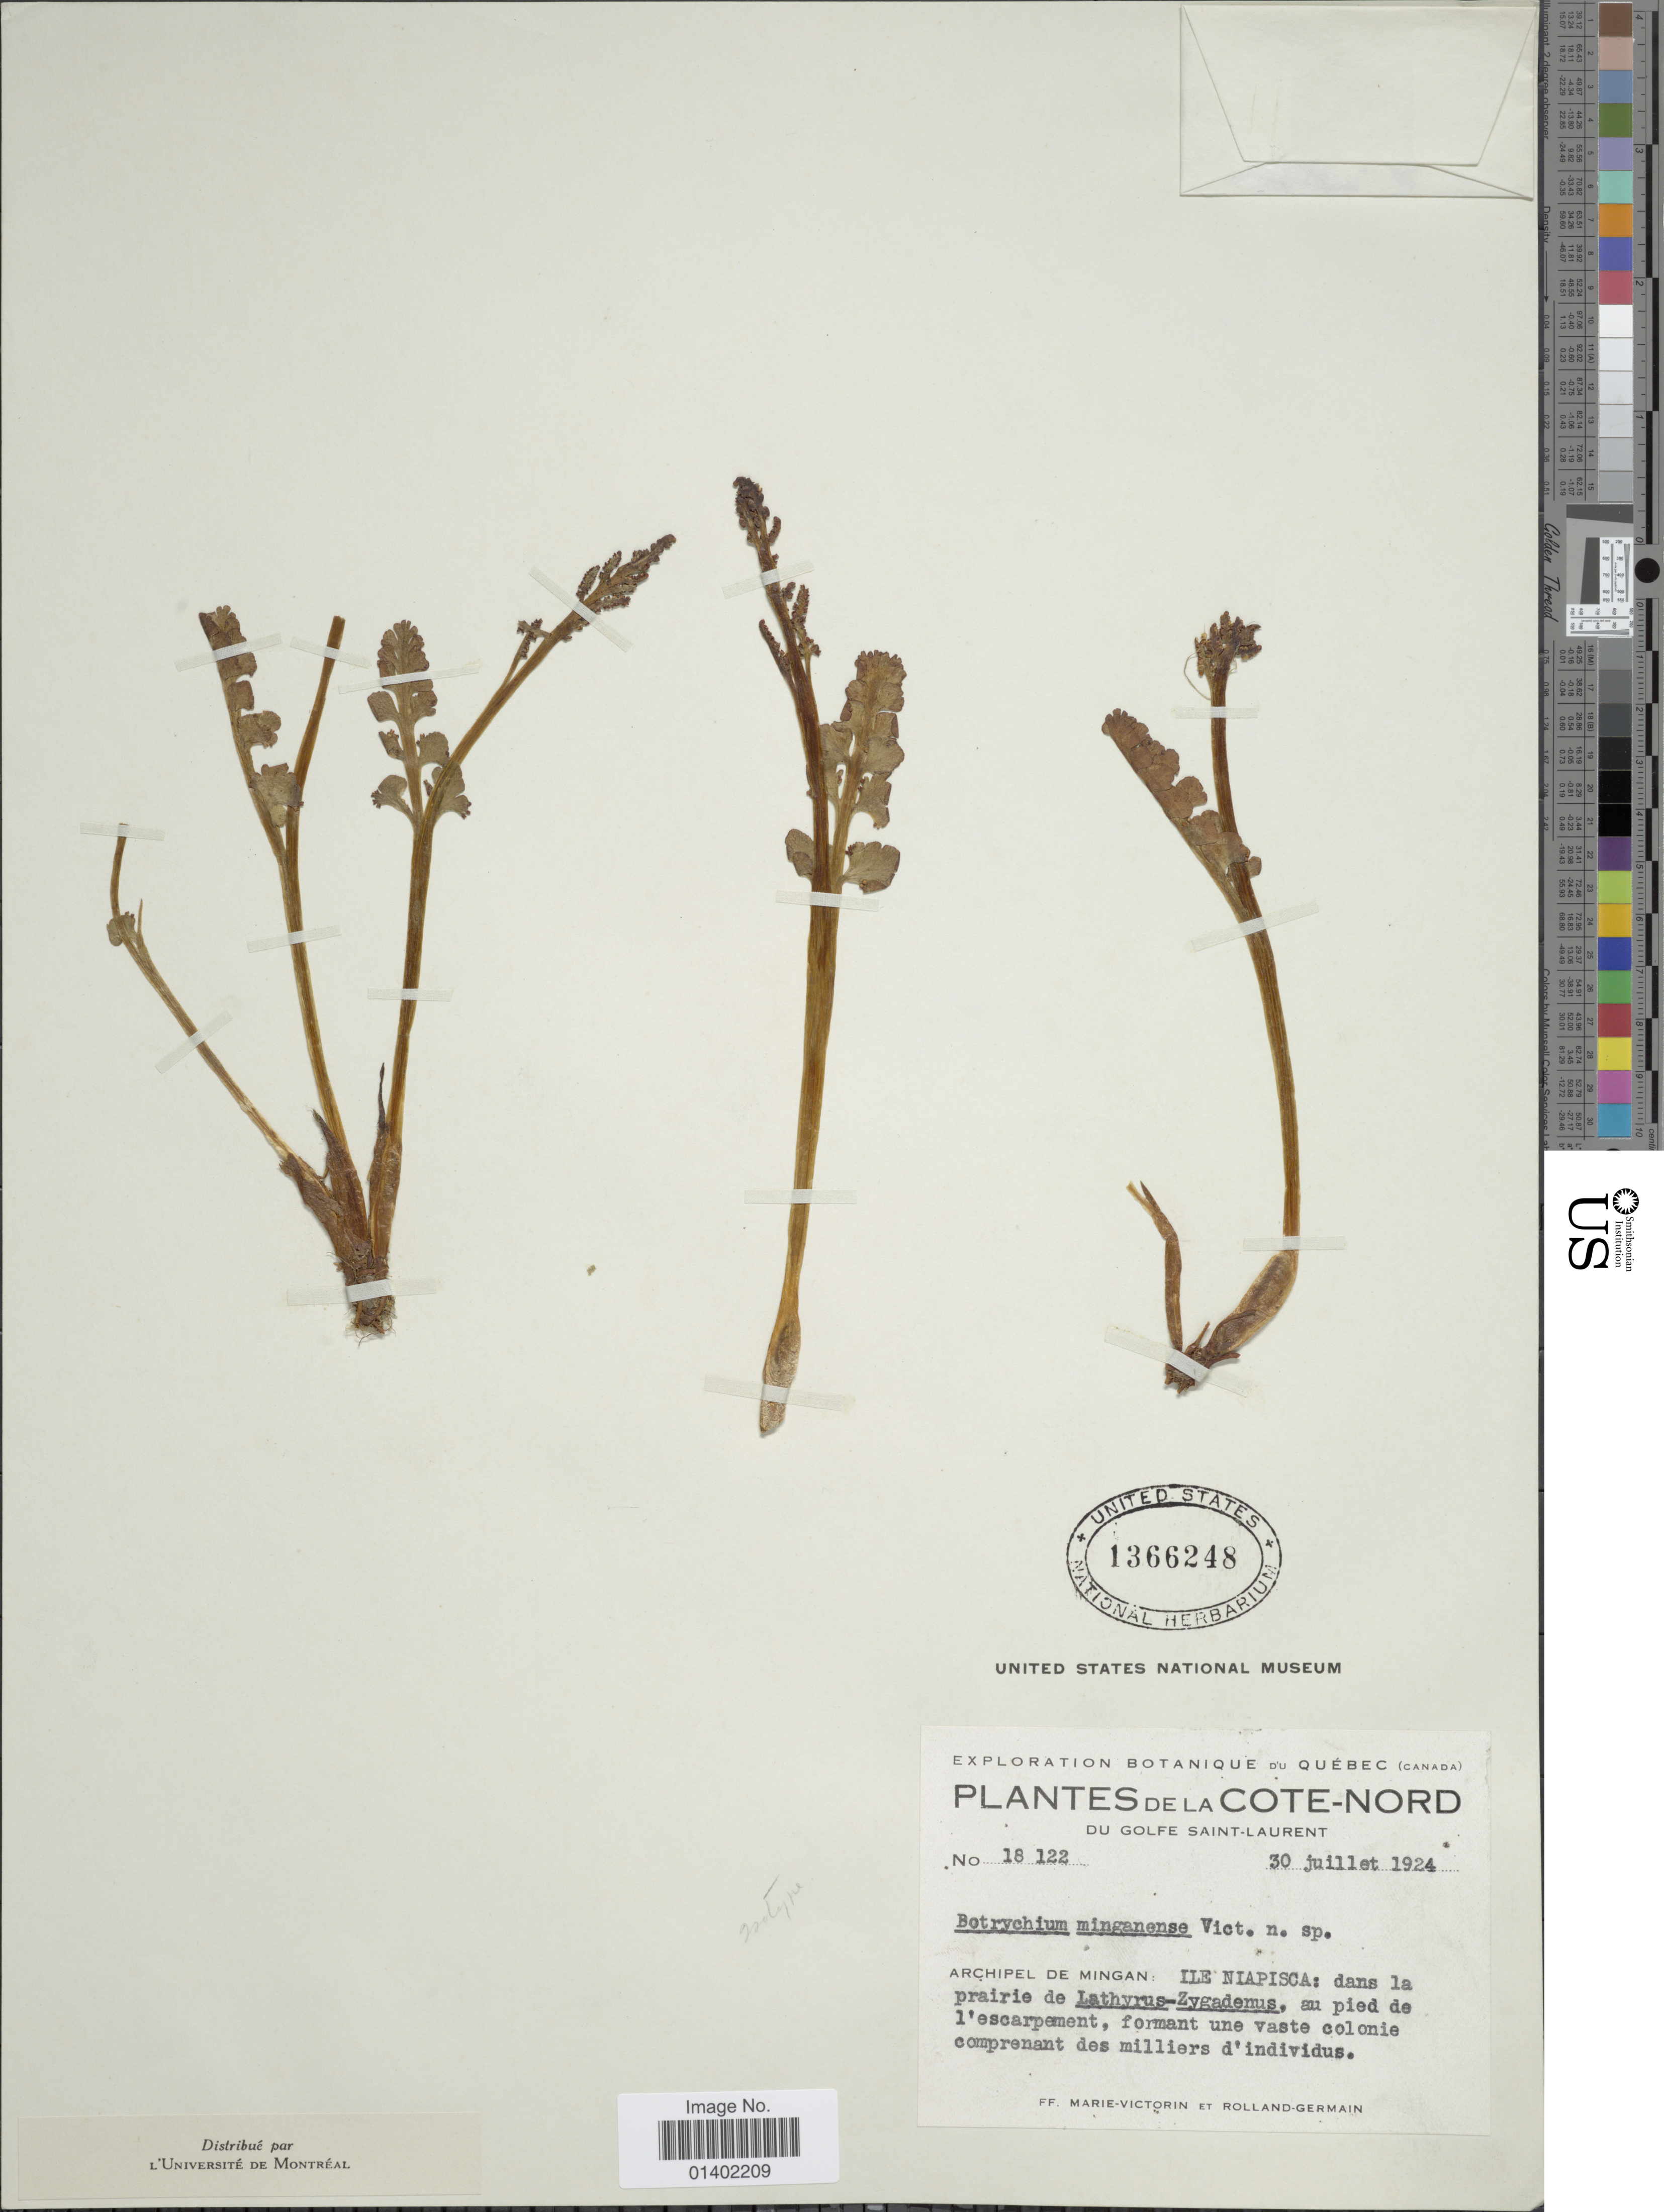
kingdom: Plantae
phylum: Tracheophyta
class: Polypodiopsida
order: Ophioglossales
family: Ophioglossaceae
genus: Botrychium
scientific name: Botrychium minganense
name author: Vict.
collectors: Fr. Marie-Victorin & Rolland-Germain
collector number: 18122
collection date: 1924-07-30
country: Canada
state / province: Quebec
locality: De la Cote-Nord, Du Golfe Saint- -Laurent, Archipel de Mingan: Ile Niapisca: dans la prairie de Lathyrus- Zygadenus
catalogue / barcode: US 1366248